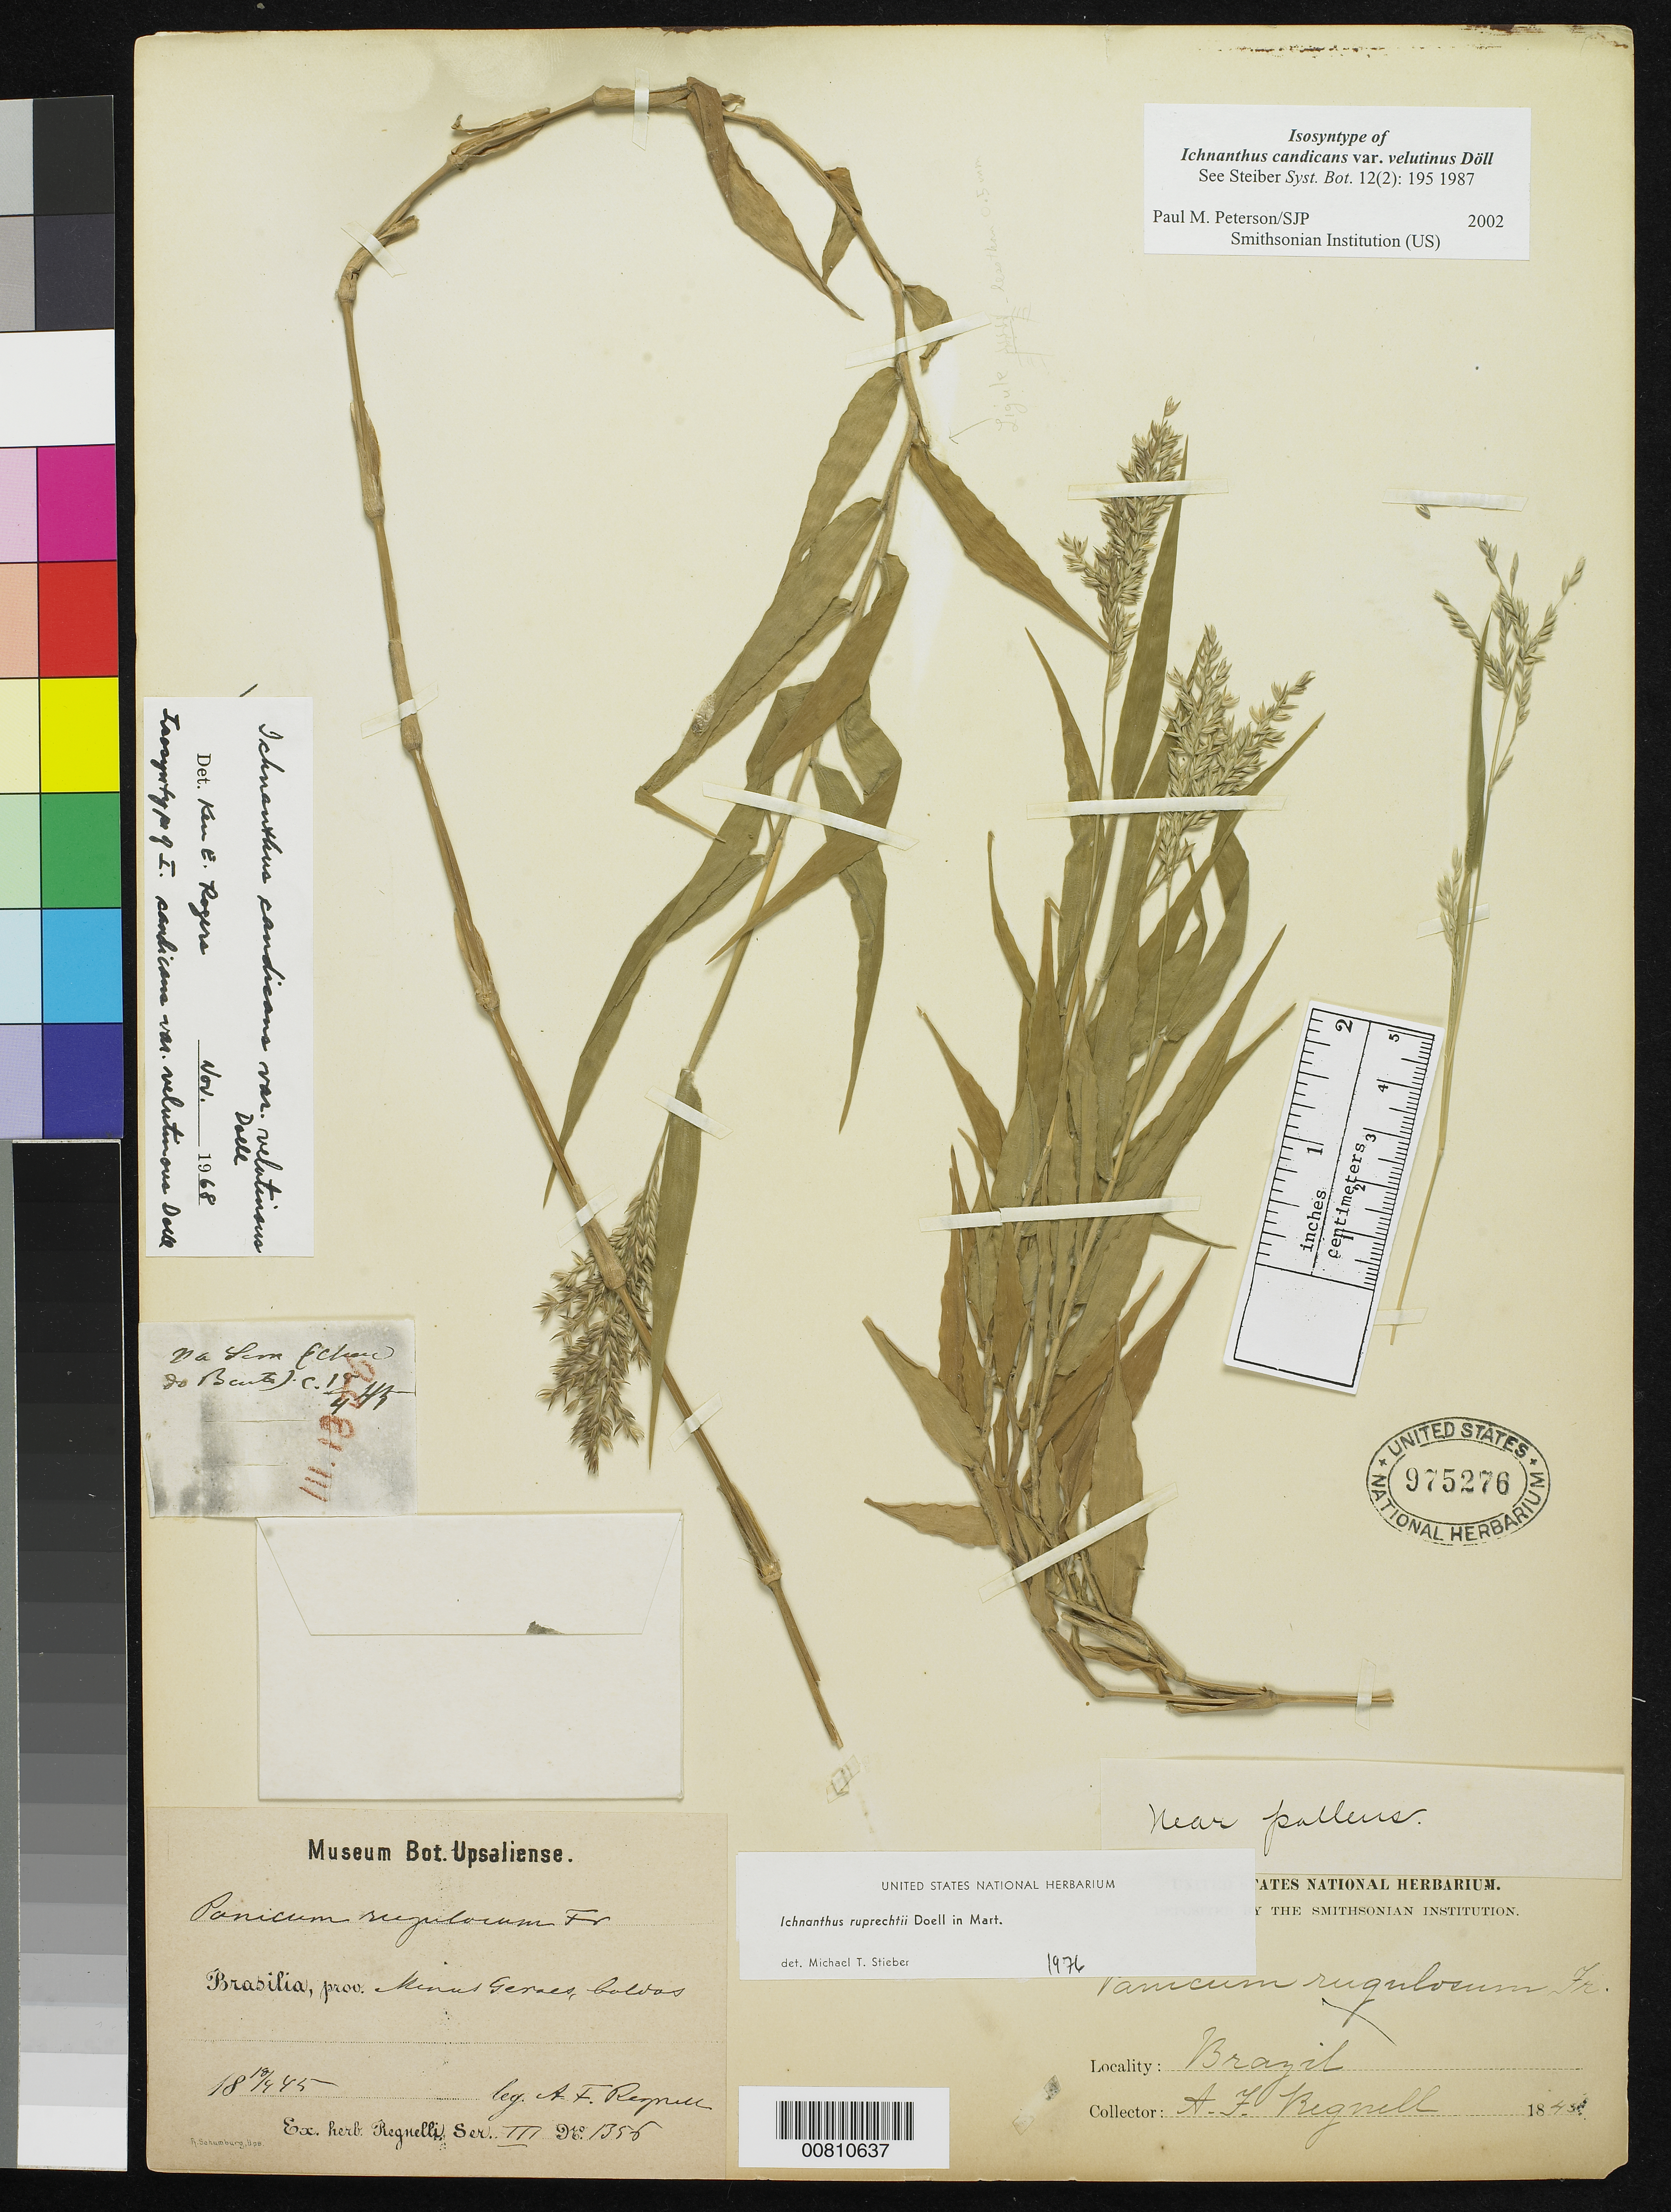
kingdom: Plantae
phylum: Tracheophyta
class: Liliopsida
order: Poales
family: Poaceae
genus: Ichnanthus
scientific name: Ichnanthus candicans var. velutinus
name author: Döll in Mart.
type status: Isosyntype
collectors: A. F. Regnell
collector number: III 1356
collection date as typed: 10 Apr 1845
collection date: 1845-04-10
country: Brazil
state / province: Minas Gerais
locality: Brasilia, prov. Minas Geraes, Caldas.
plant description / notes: Lectotype is Warming s.n., designated by Steiber, Syst. Bot. 12: 195 (1987).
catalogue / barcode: US 975276